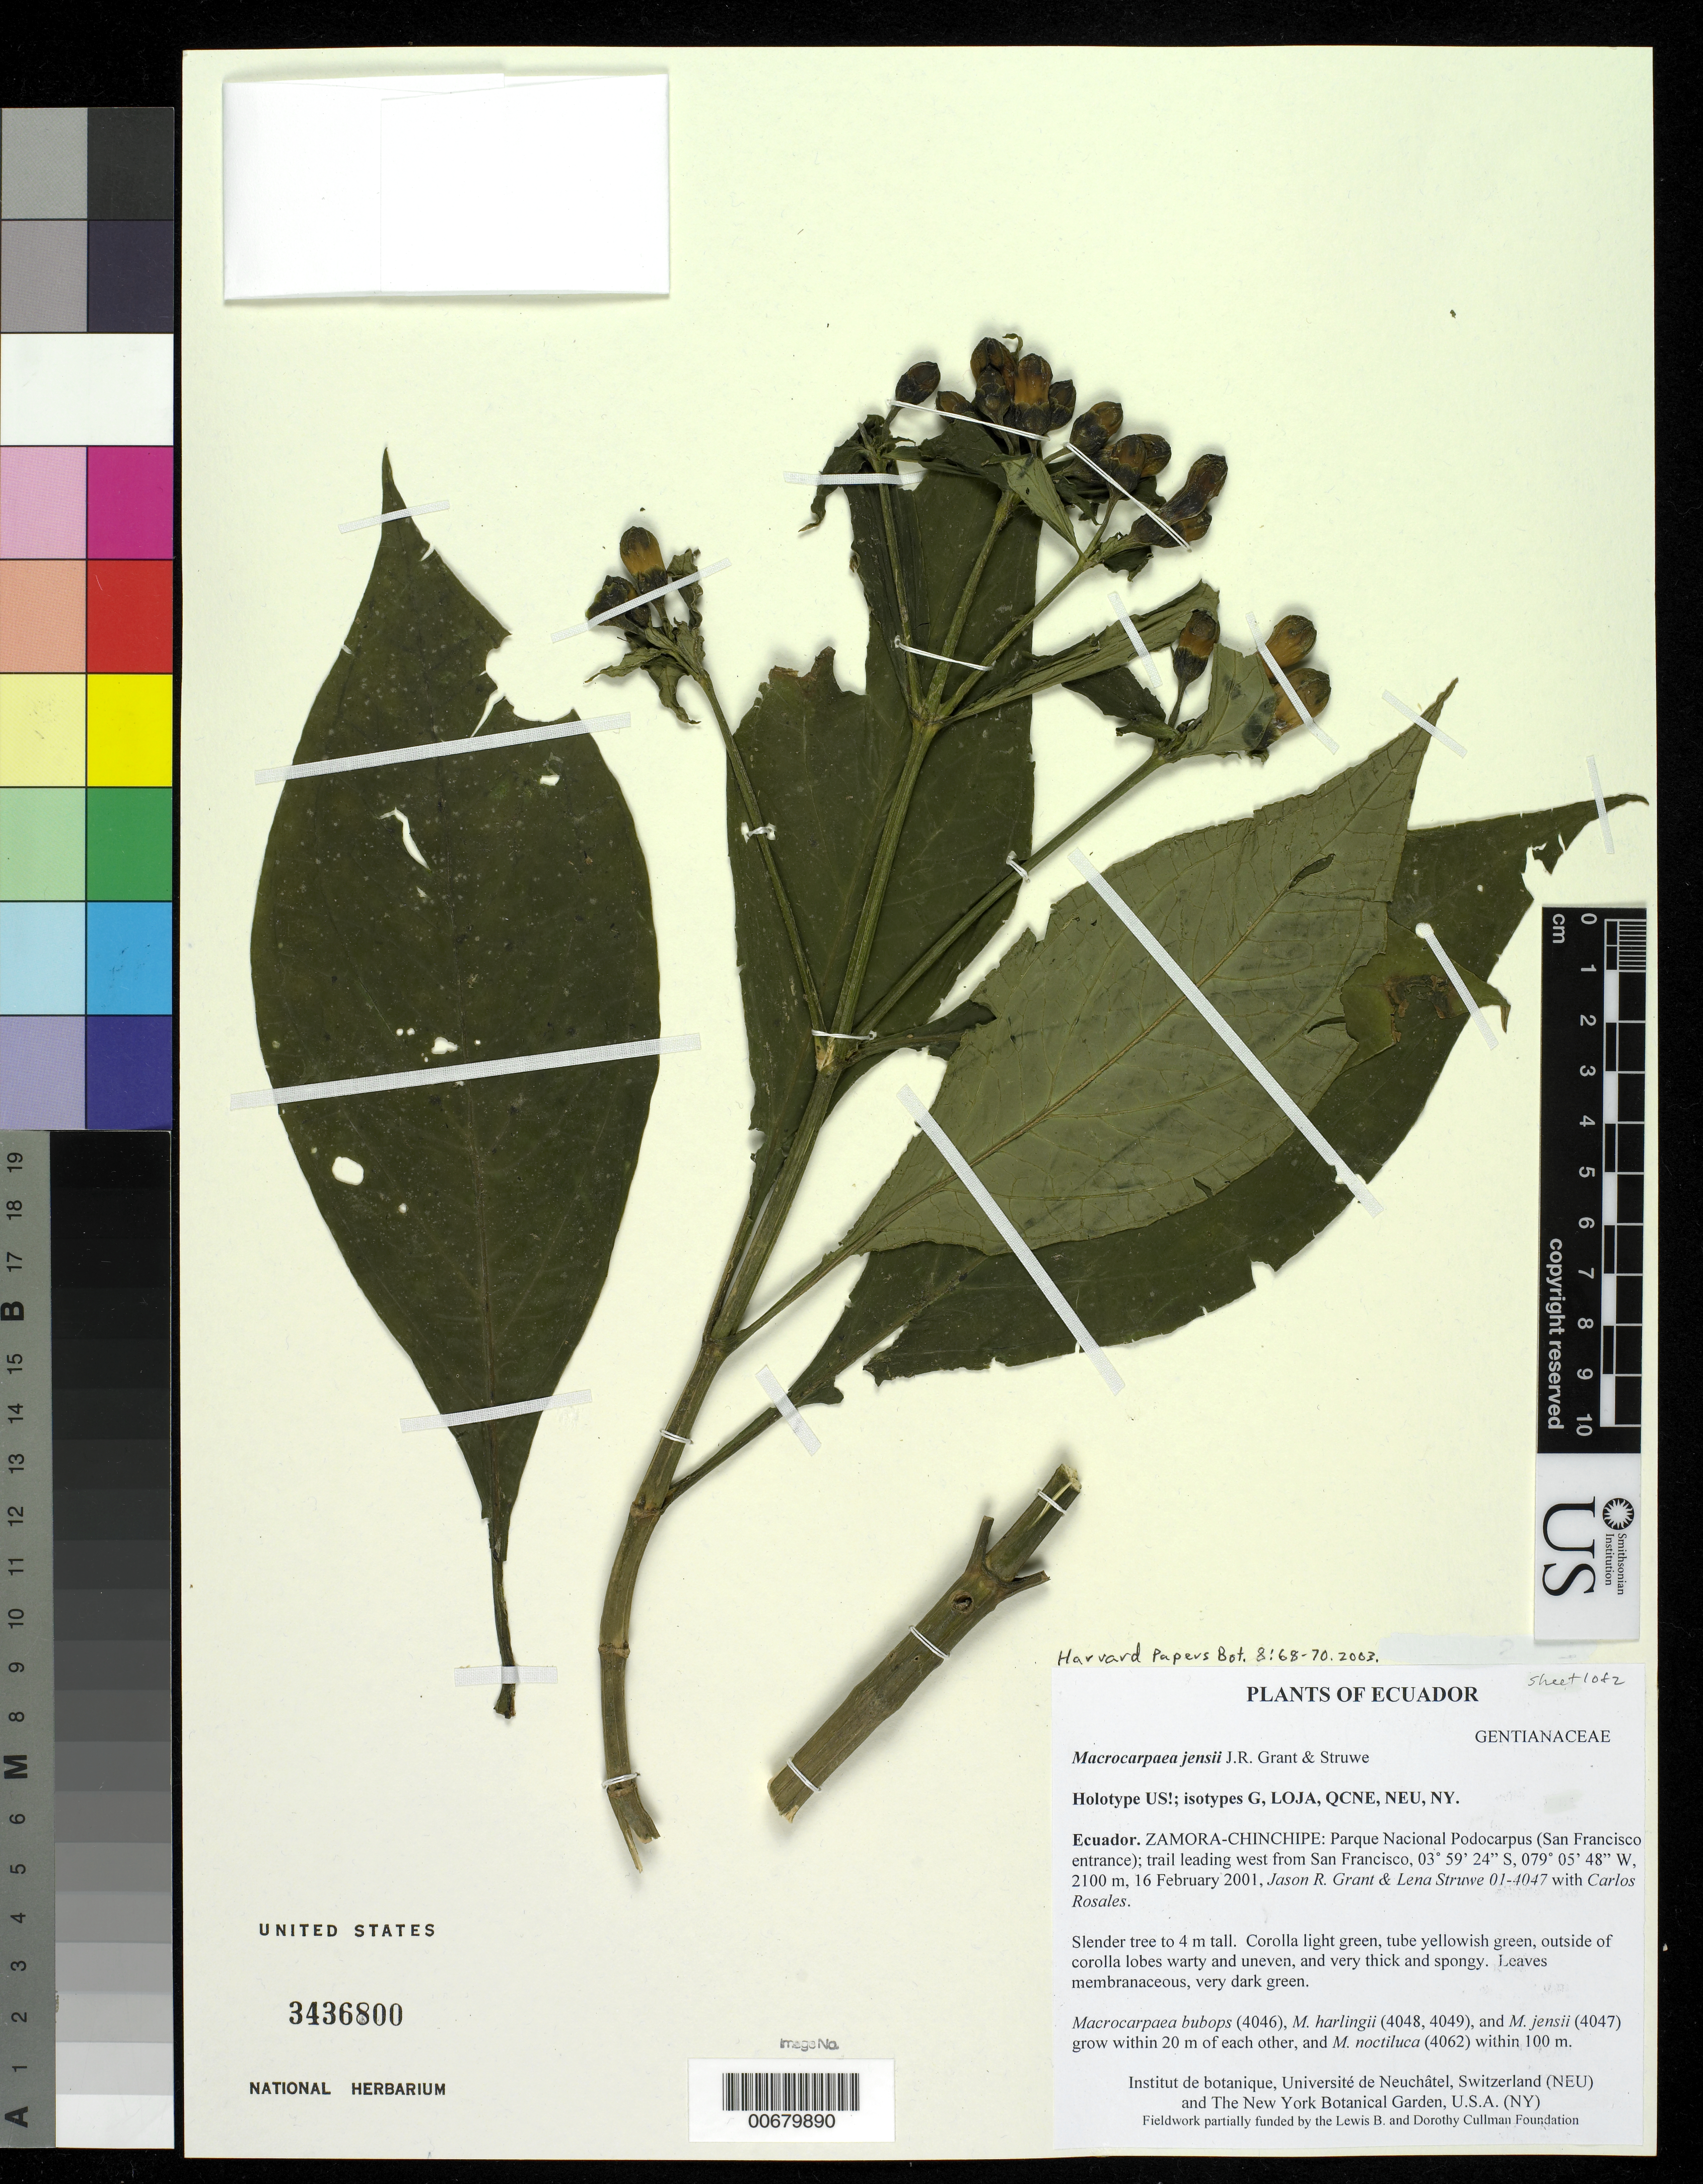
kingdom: Plantae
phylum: Tracheophyta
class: Magnoliopsida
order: Gentianales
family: Gentianaceae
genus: Macrocarpaea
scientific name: Macrocarpaea jensii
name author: J.R. Grant & Struwe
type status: Holotype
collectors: J. R. Grant, L. Struwe & M. Rosales C.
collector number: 01-4047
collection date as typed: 16 Feb 2001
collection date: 2001-02-16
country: Ecuador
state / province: Zamora-Chinchipe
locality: Parque Nacional Podocarpus (San Francisco entrance); trail leading west from San Francisco.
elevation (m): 2100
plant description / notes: Protologue cites holotype mounted on 3 sheets, but only 2 sheets have been found at US.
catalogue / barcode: US 3436800